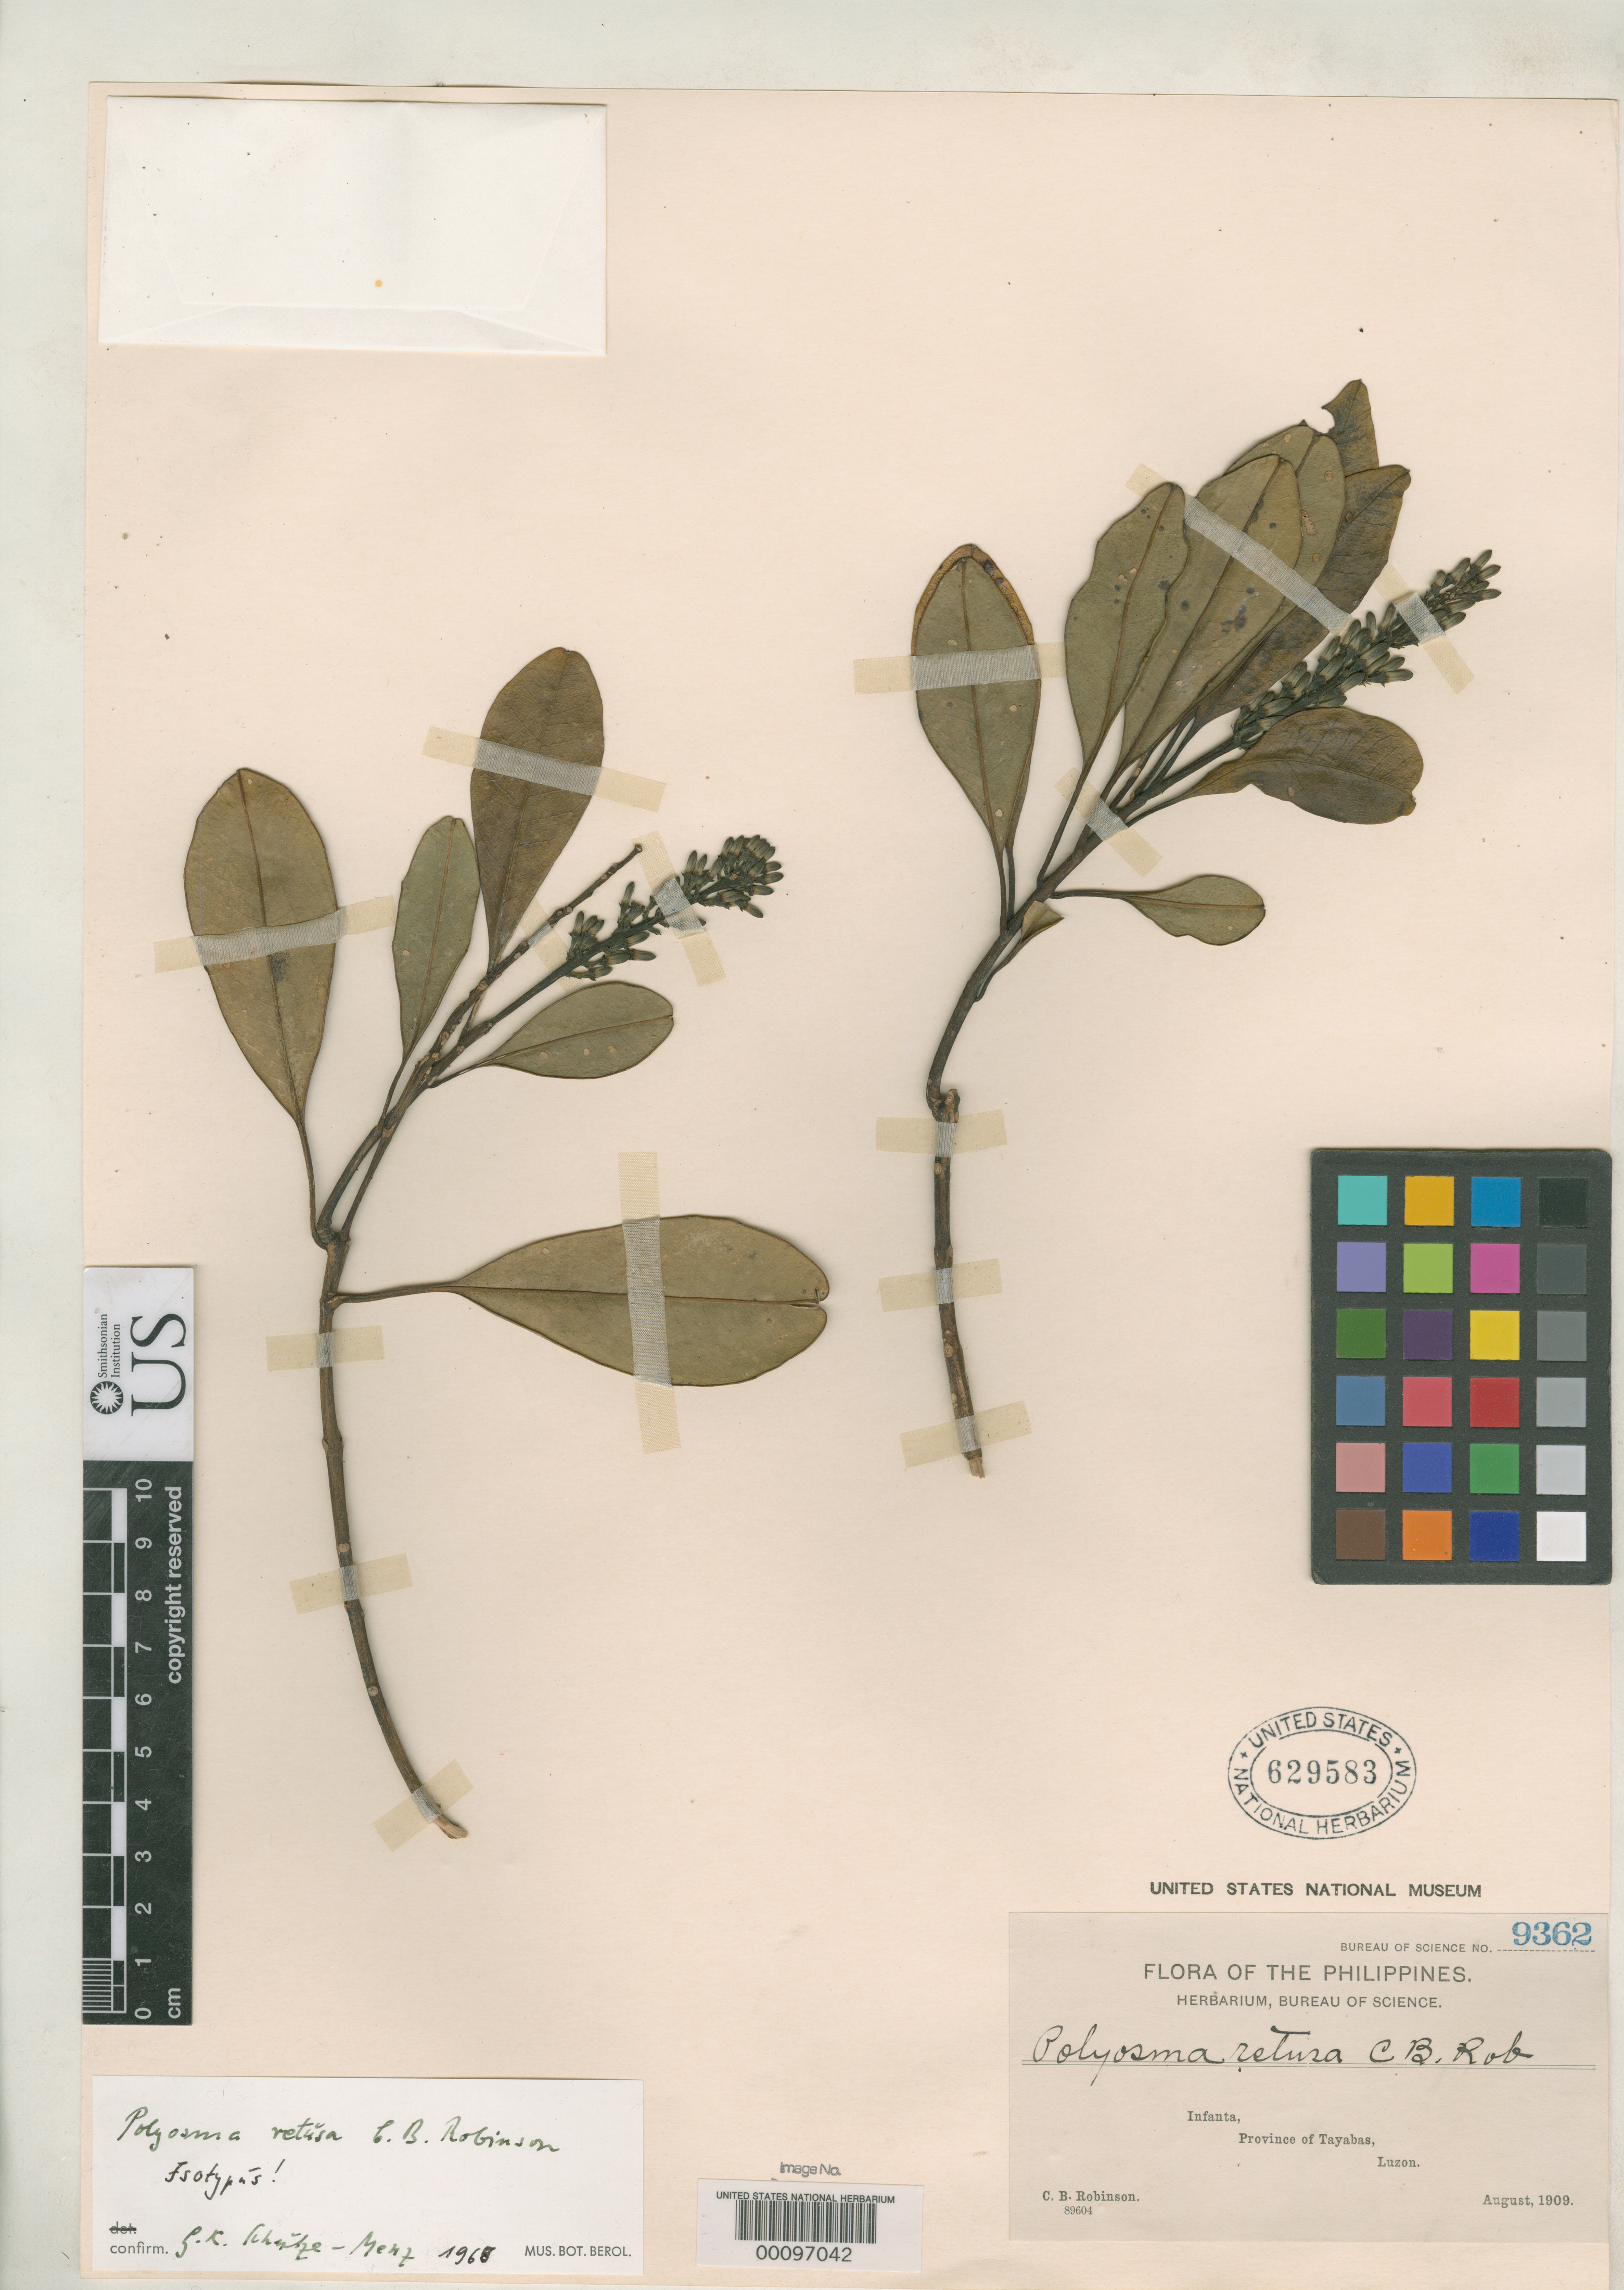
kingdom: Plantae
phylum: Tracheophyta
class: Magnoliopsida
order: Escalloniales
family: Escalloniaceae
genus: Polyosma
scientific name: Polyosma retusa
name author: C.B. Rob.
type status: Isotype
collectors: C. Robinson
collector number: Bur. Sci. 9362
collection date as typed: Aug 1909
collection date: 1909-08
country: Philippines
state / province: Calabarzon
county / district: Quezon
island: Luzon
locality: Infanta.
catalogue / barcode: US 629583